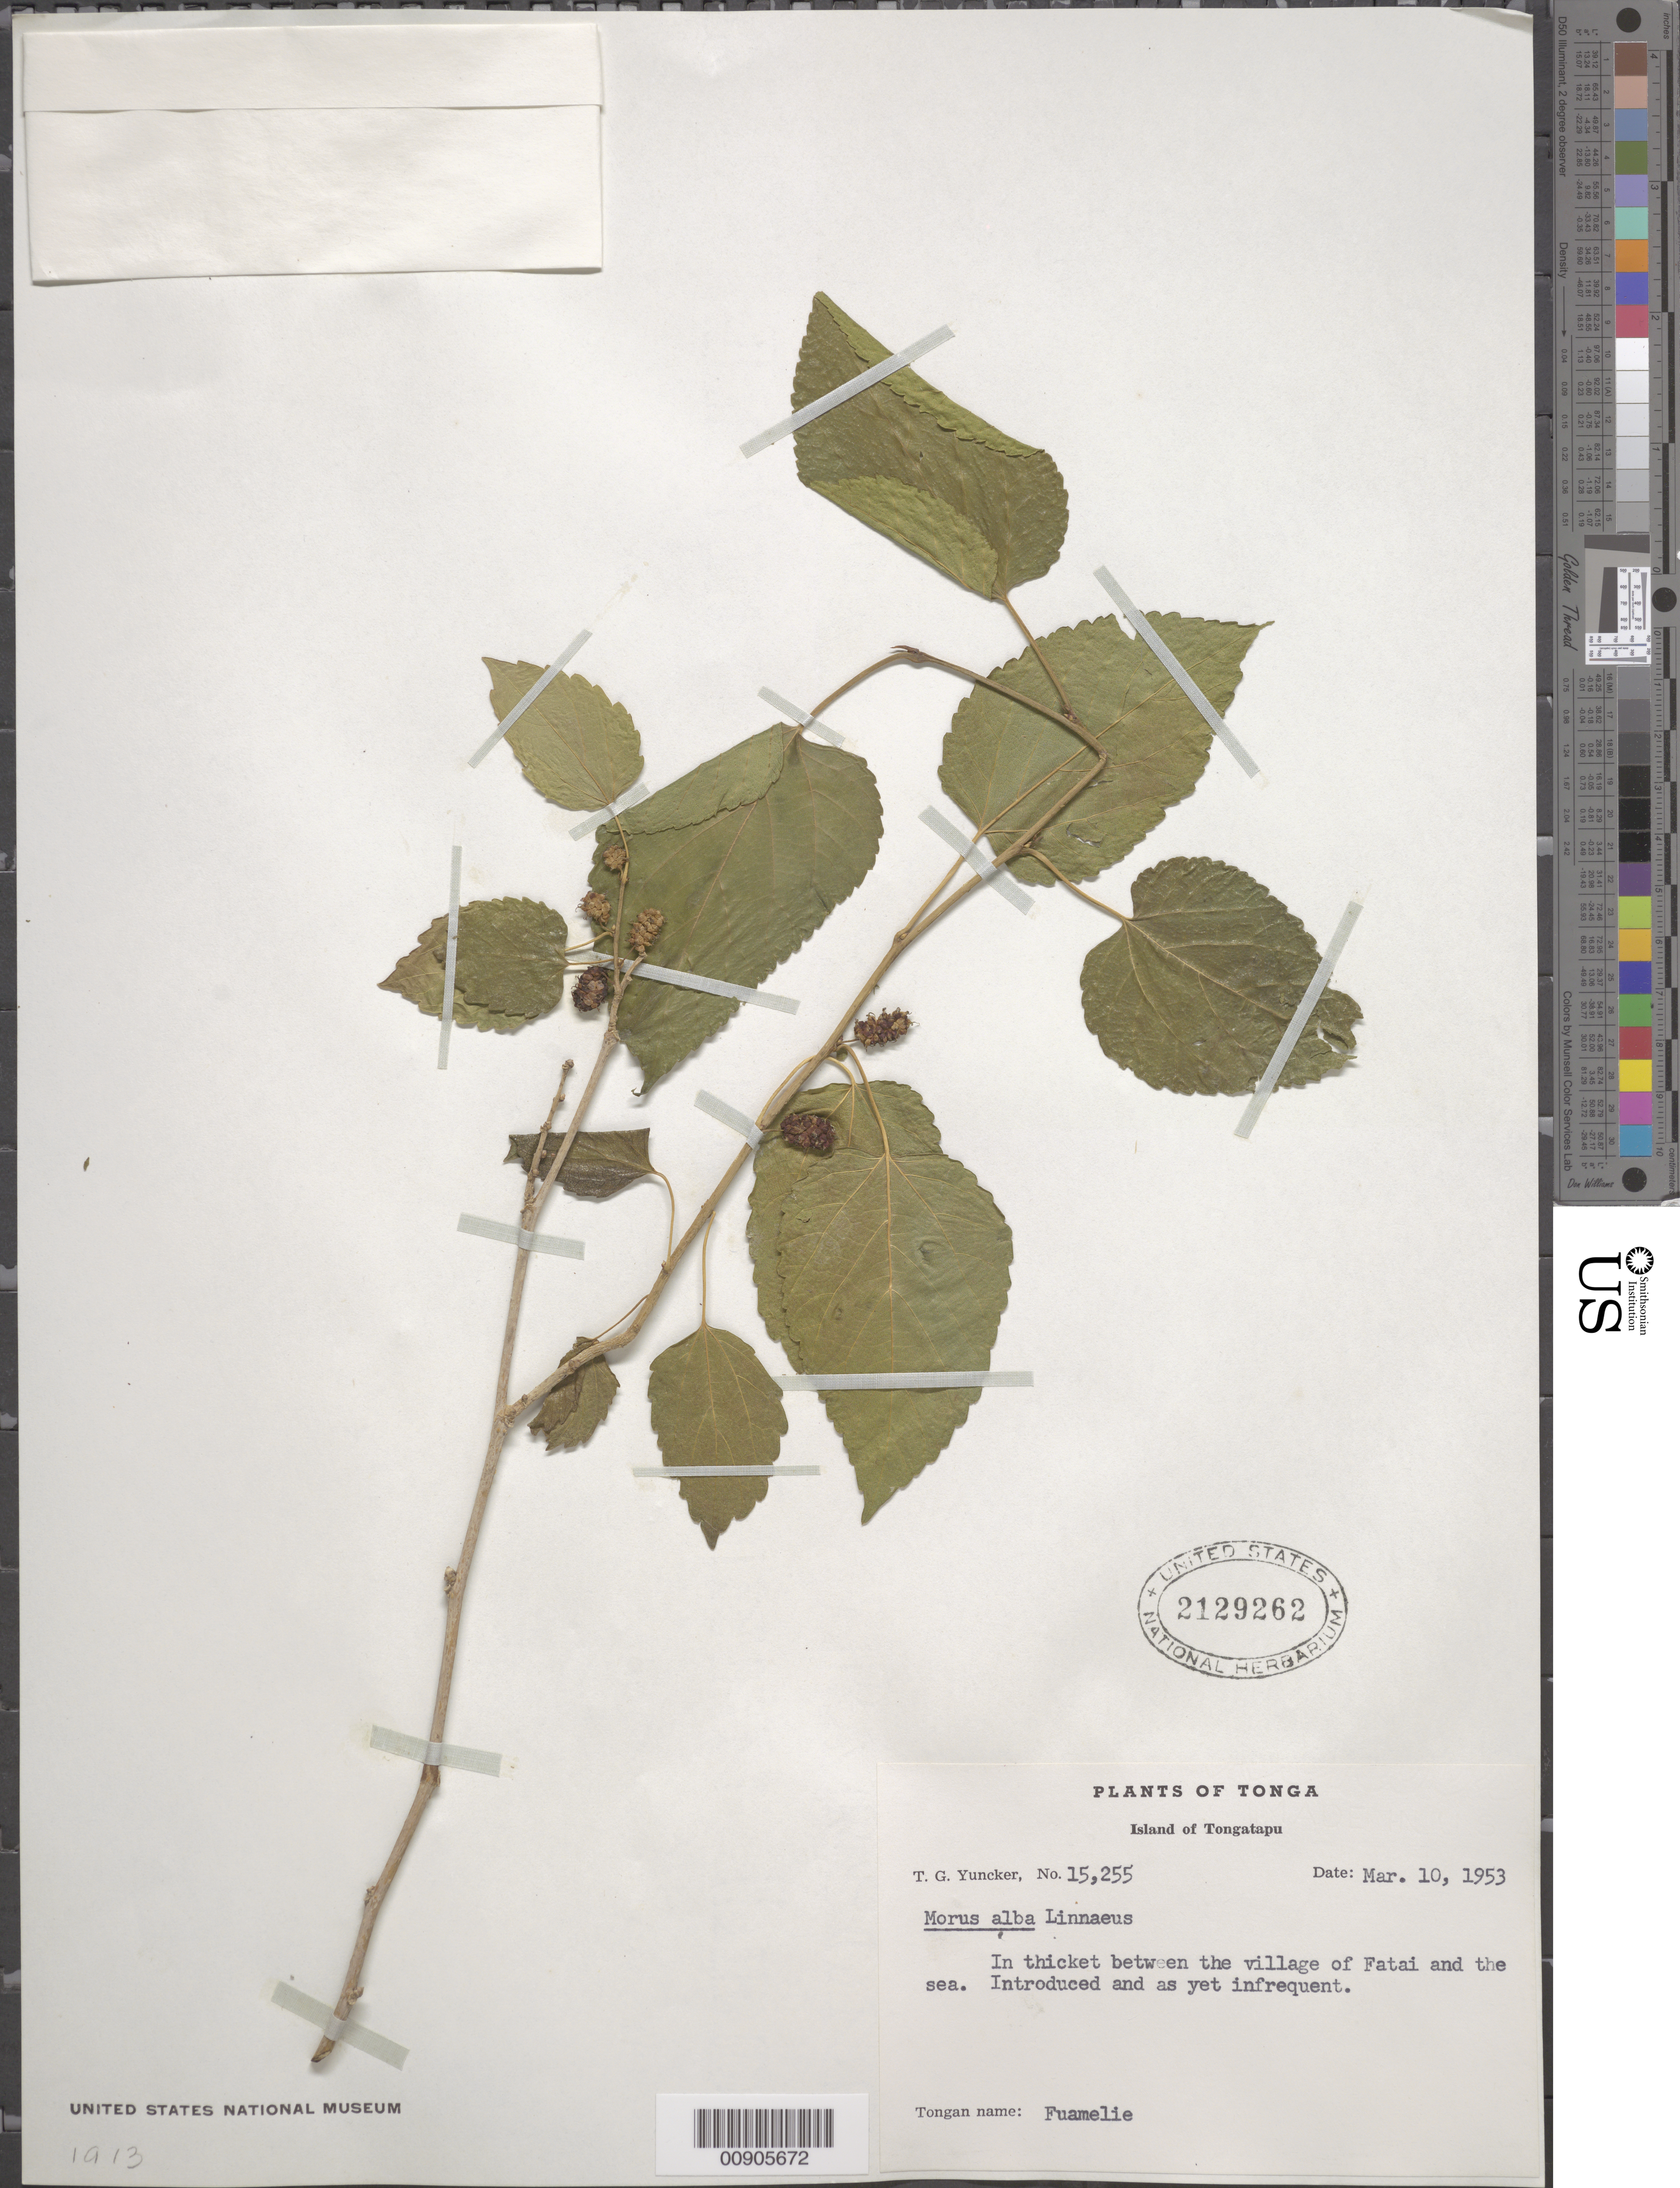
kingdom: Plantae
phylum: Tracheophyta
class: Magnoliopsida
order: Rosales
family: Moraceae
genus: Morus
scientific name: Morus alba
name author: L.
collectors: T. G. Yuncker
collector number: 15225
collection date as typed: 10 Mar 1953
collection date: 1953-03-10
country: Tonga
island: Tongatapu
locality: Between the village of Fatai and the sea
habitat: In thicket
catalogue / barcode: US 2129262